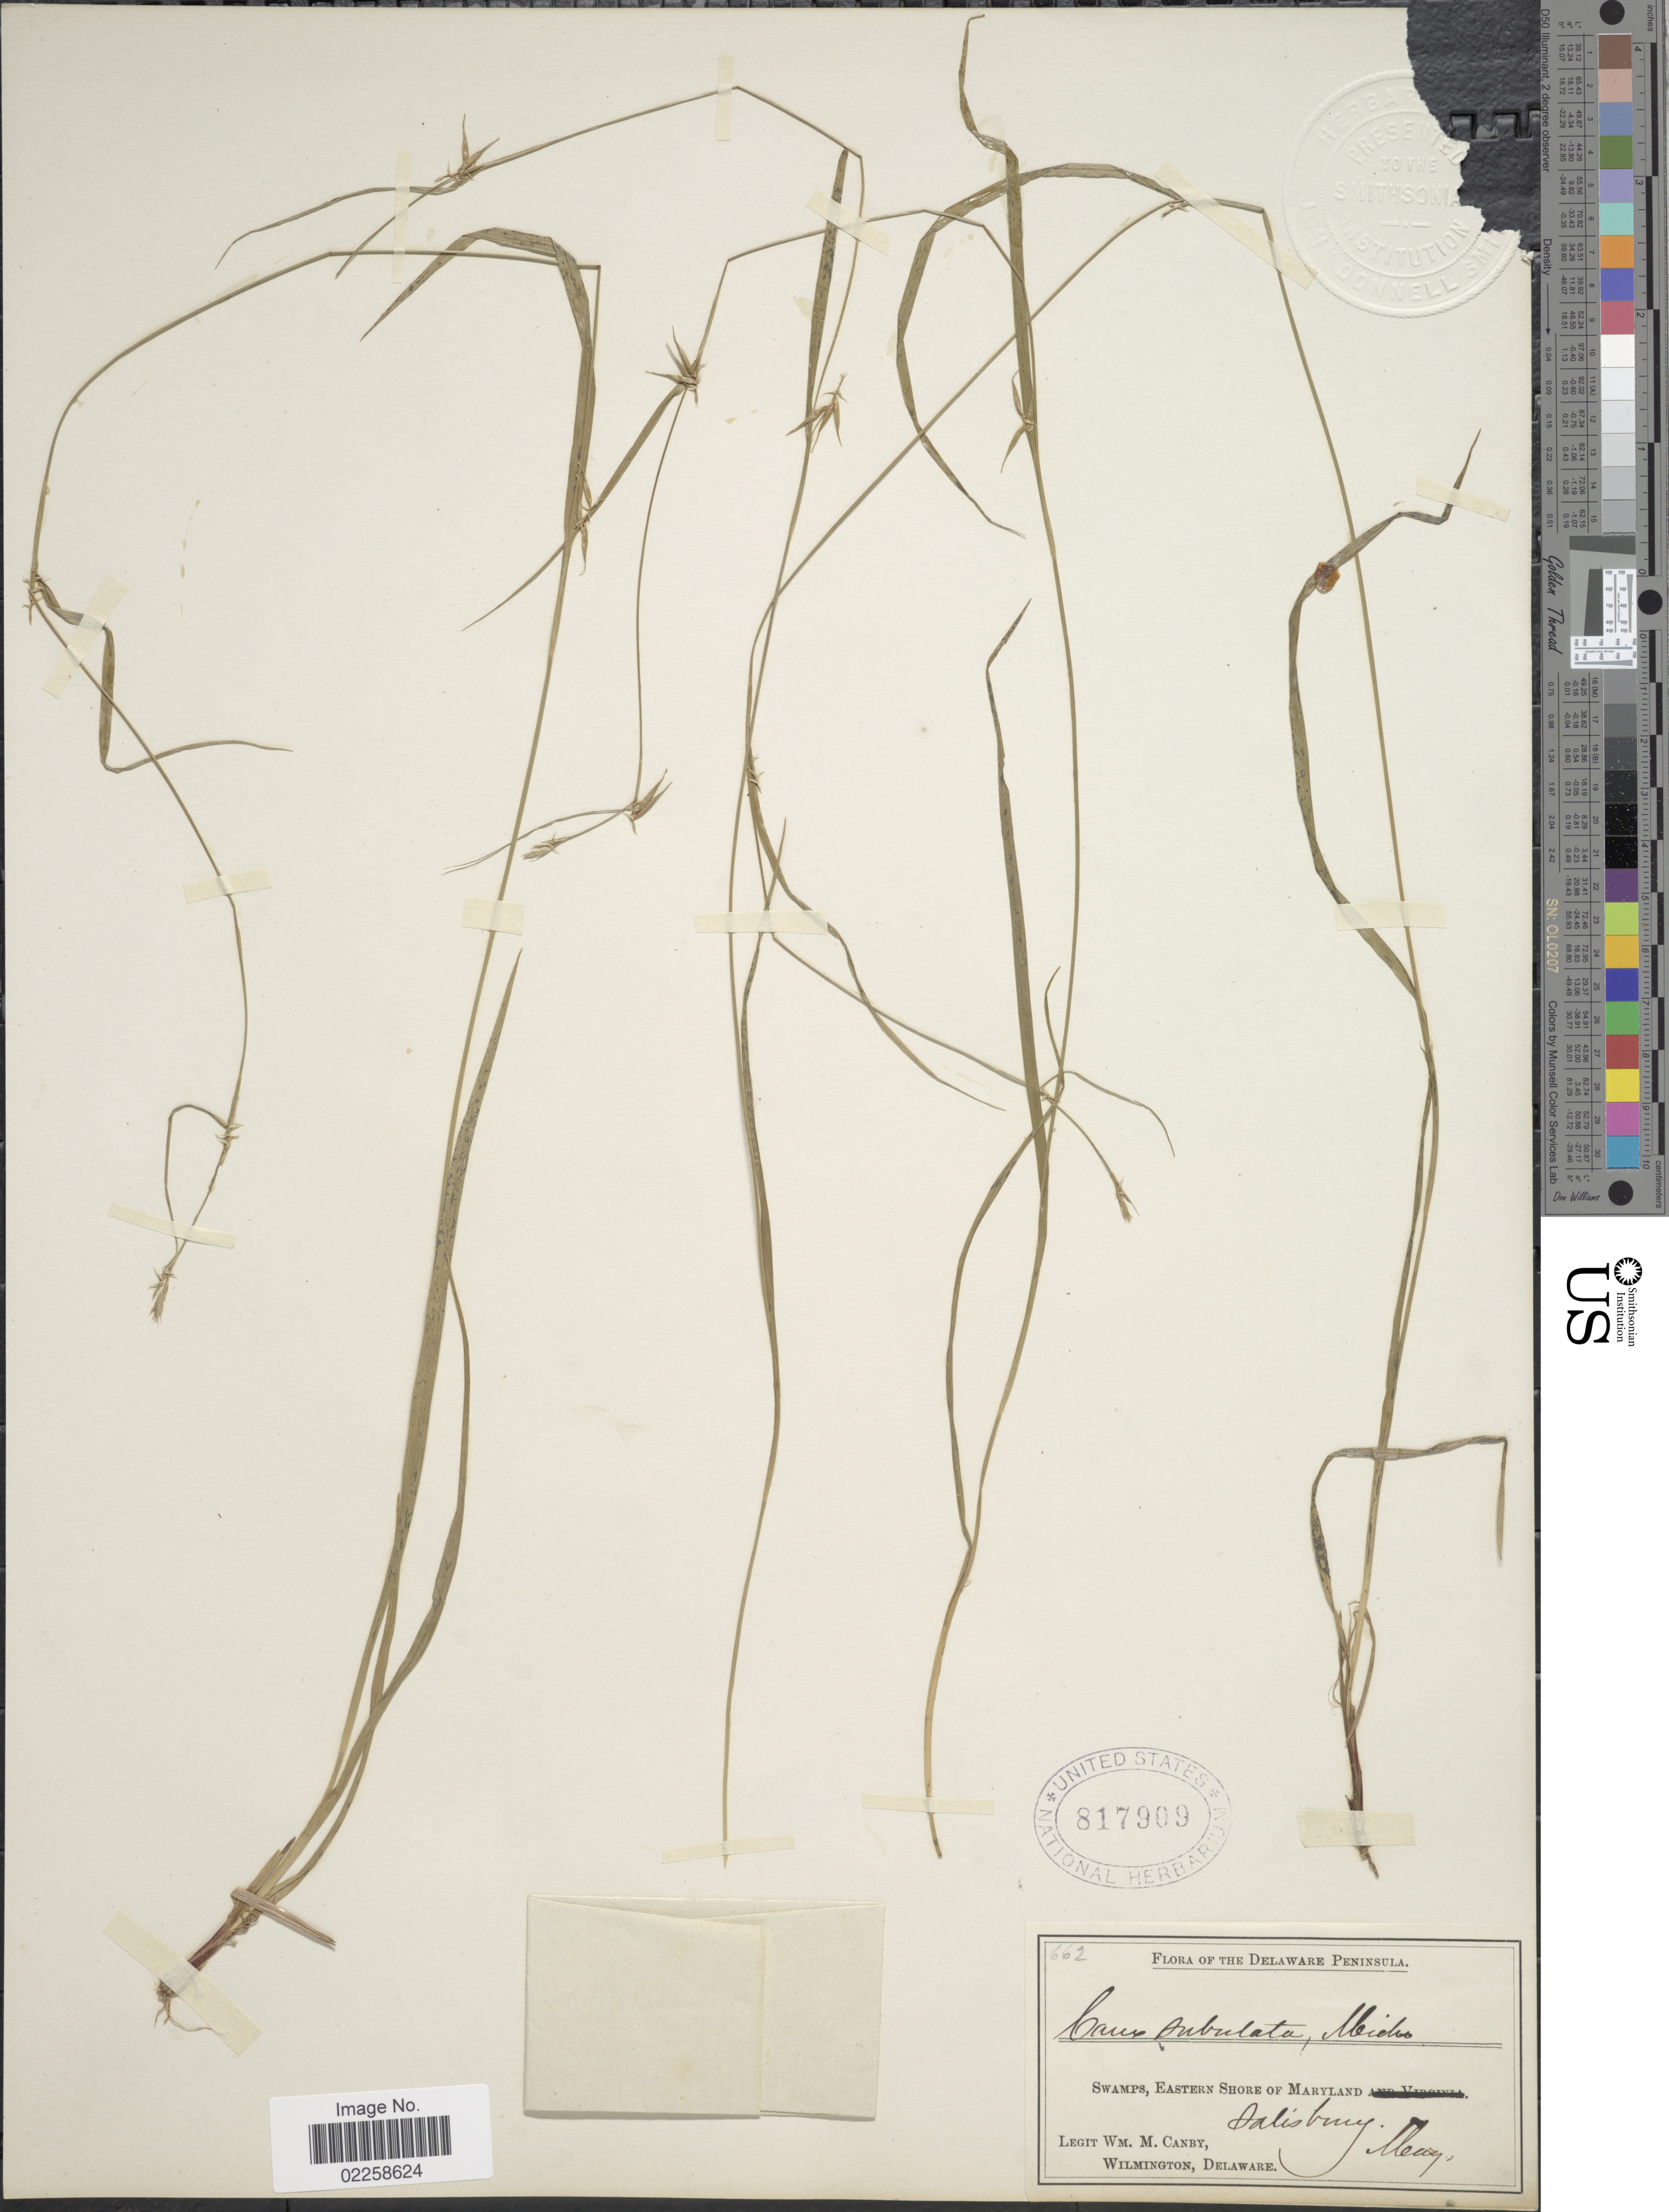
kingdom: Plantae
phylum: Tracheophyta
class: Liliopsida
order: Poales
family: Cyperaceae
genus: Carex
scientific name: Carex collinsii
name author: Nutt.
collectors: W. M. Canby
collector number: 602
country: United States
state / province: Maryland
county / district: Wicomico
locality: Swamps, Eastern Shore of Maryland, Salisbury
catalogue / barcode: US 817909